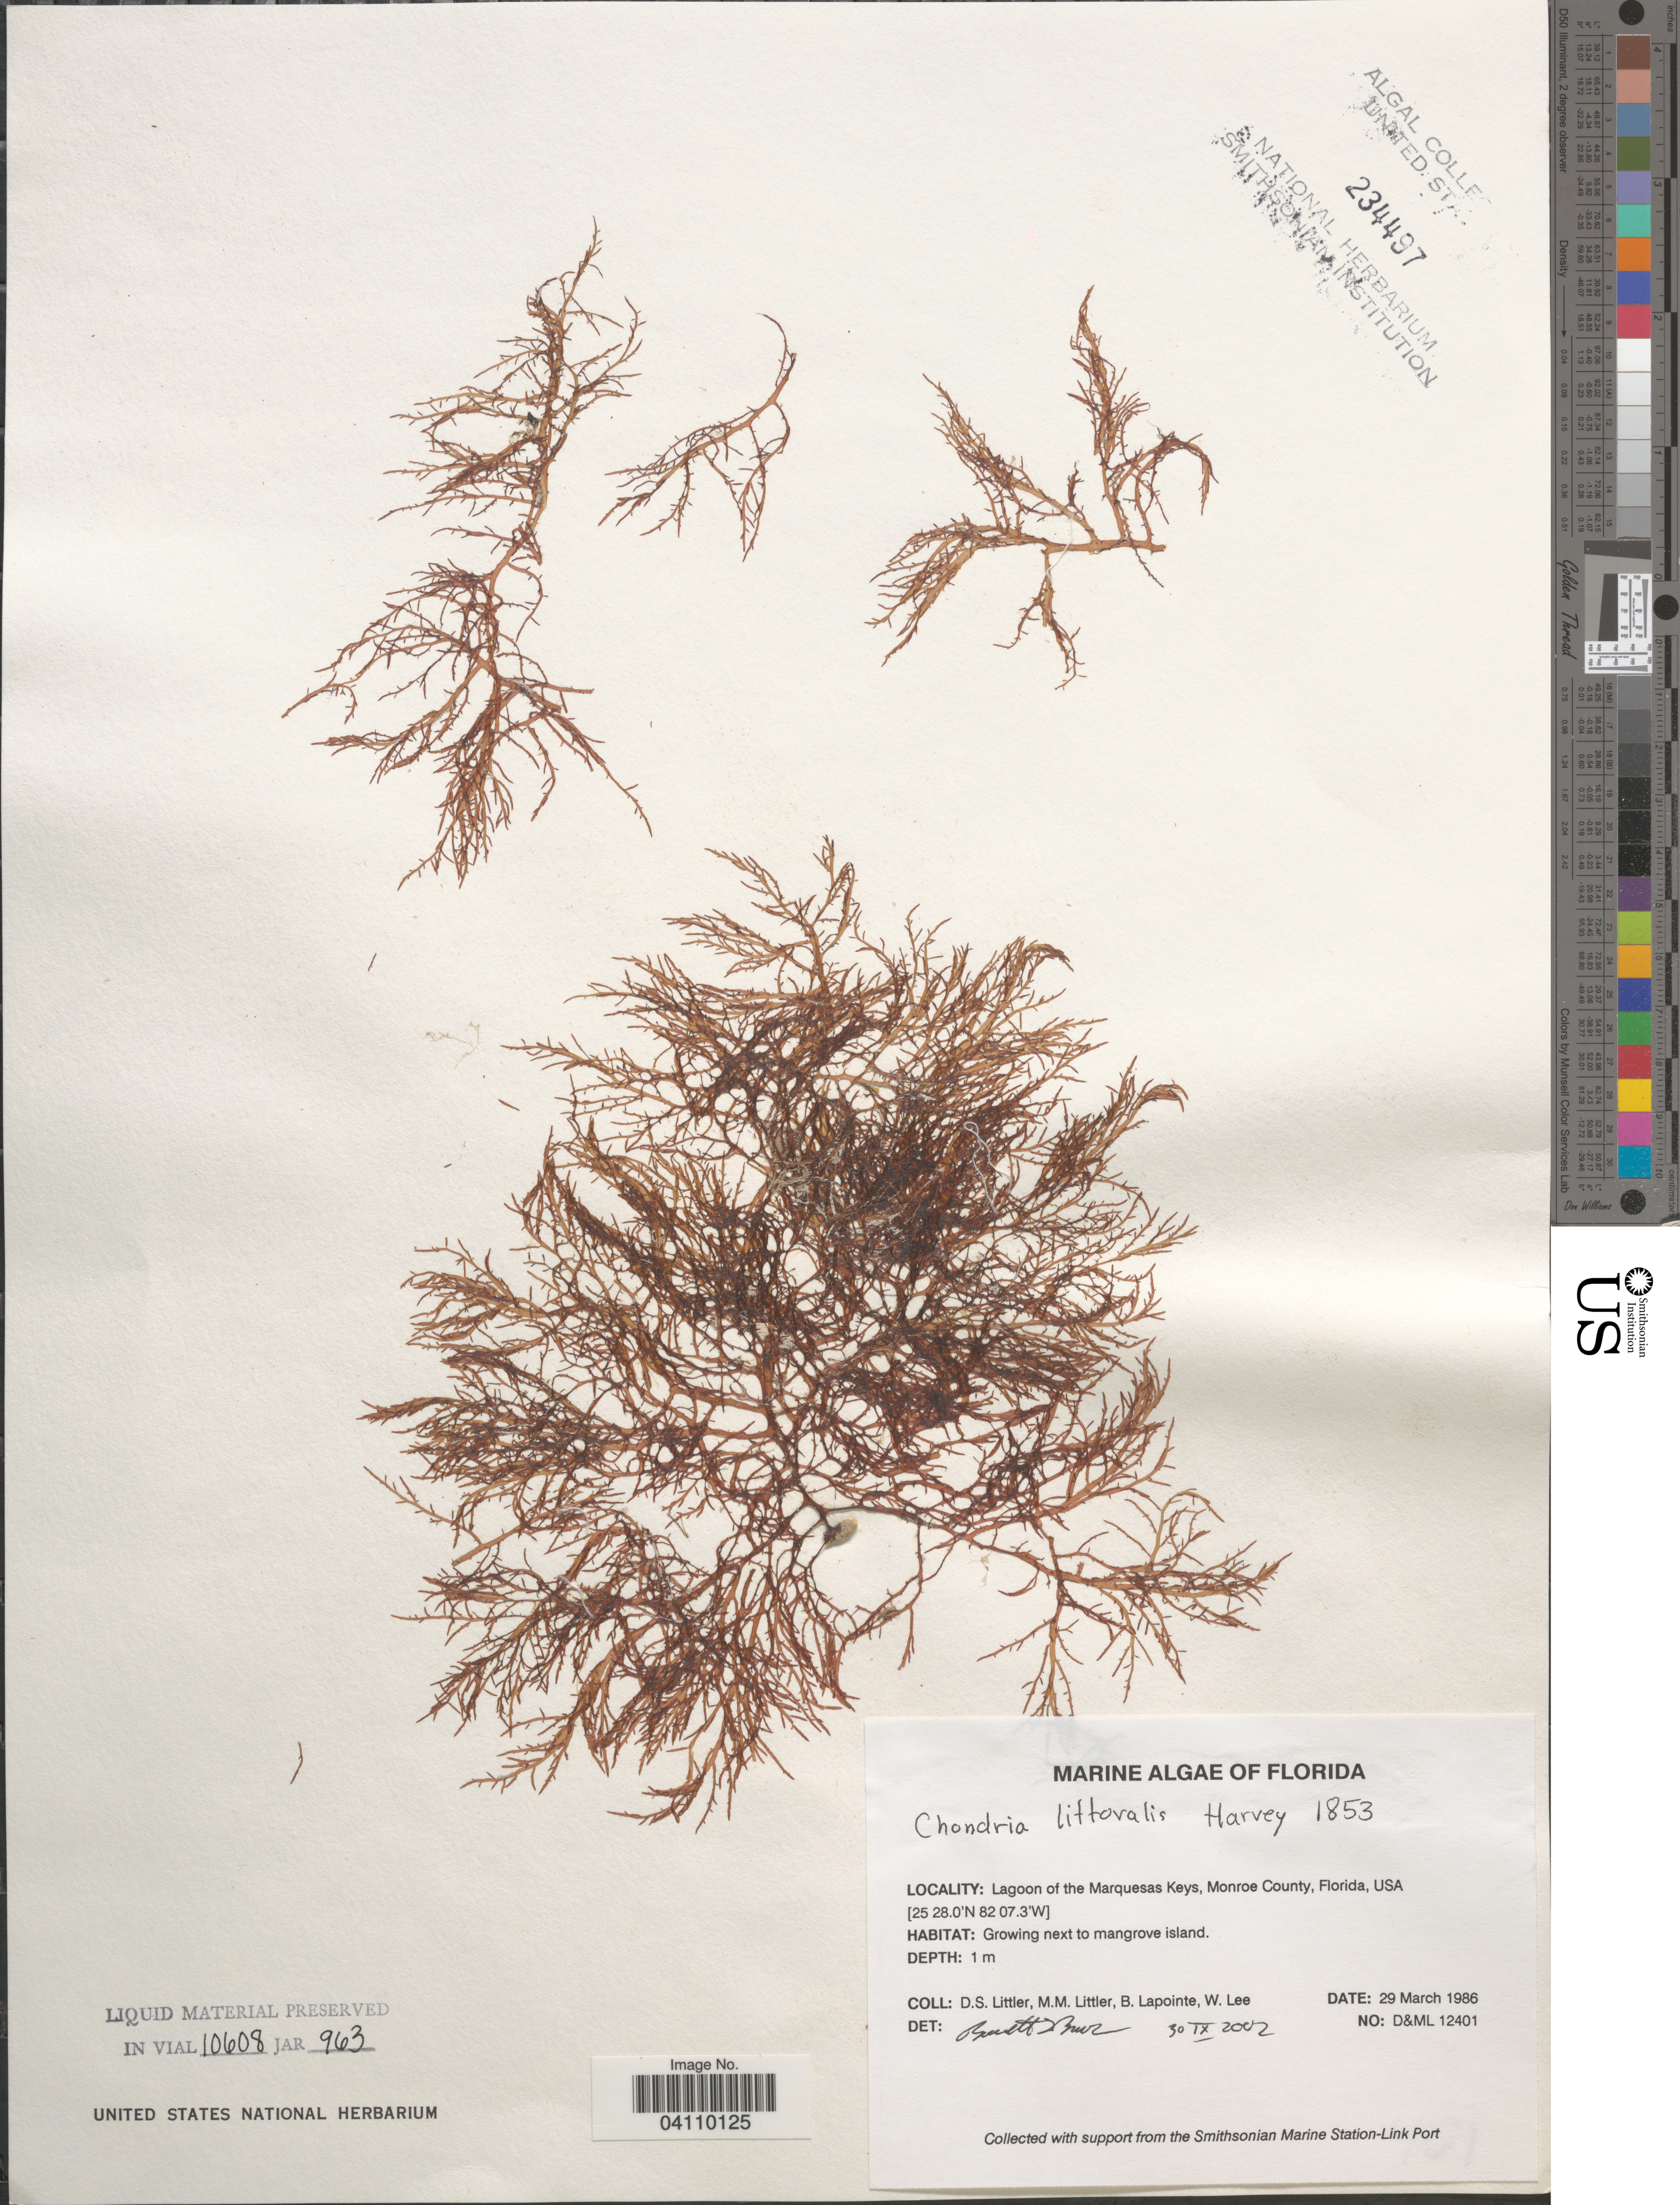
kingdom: Plantae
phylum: Rhodophyta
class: Florideophyceae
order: Ceramiales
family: Rhodomelaceae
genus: Chondria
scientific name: Chondria littoralis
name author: Harv.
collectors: D. S. Littler, B. Lapointe & W. Lee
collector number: D&ML12401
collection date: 1986-03-29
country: United States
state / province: Florida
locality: Lagoon of the Marquesas Keys, Monroe County. Next to mangrove island.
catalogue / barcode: US 234497